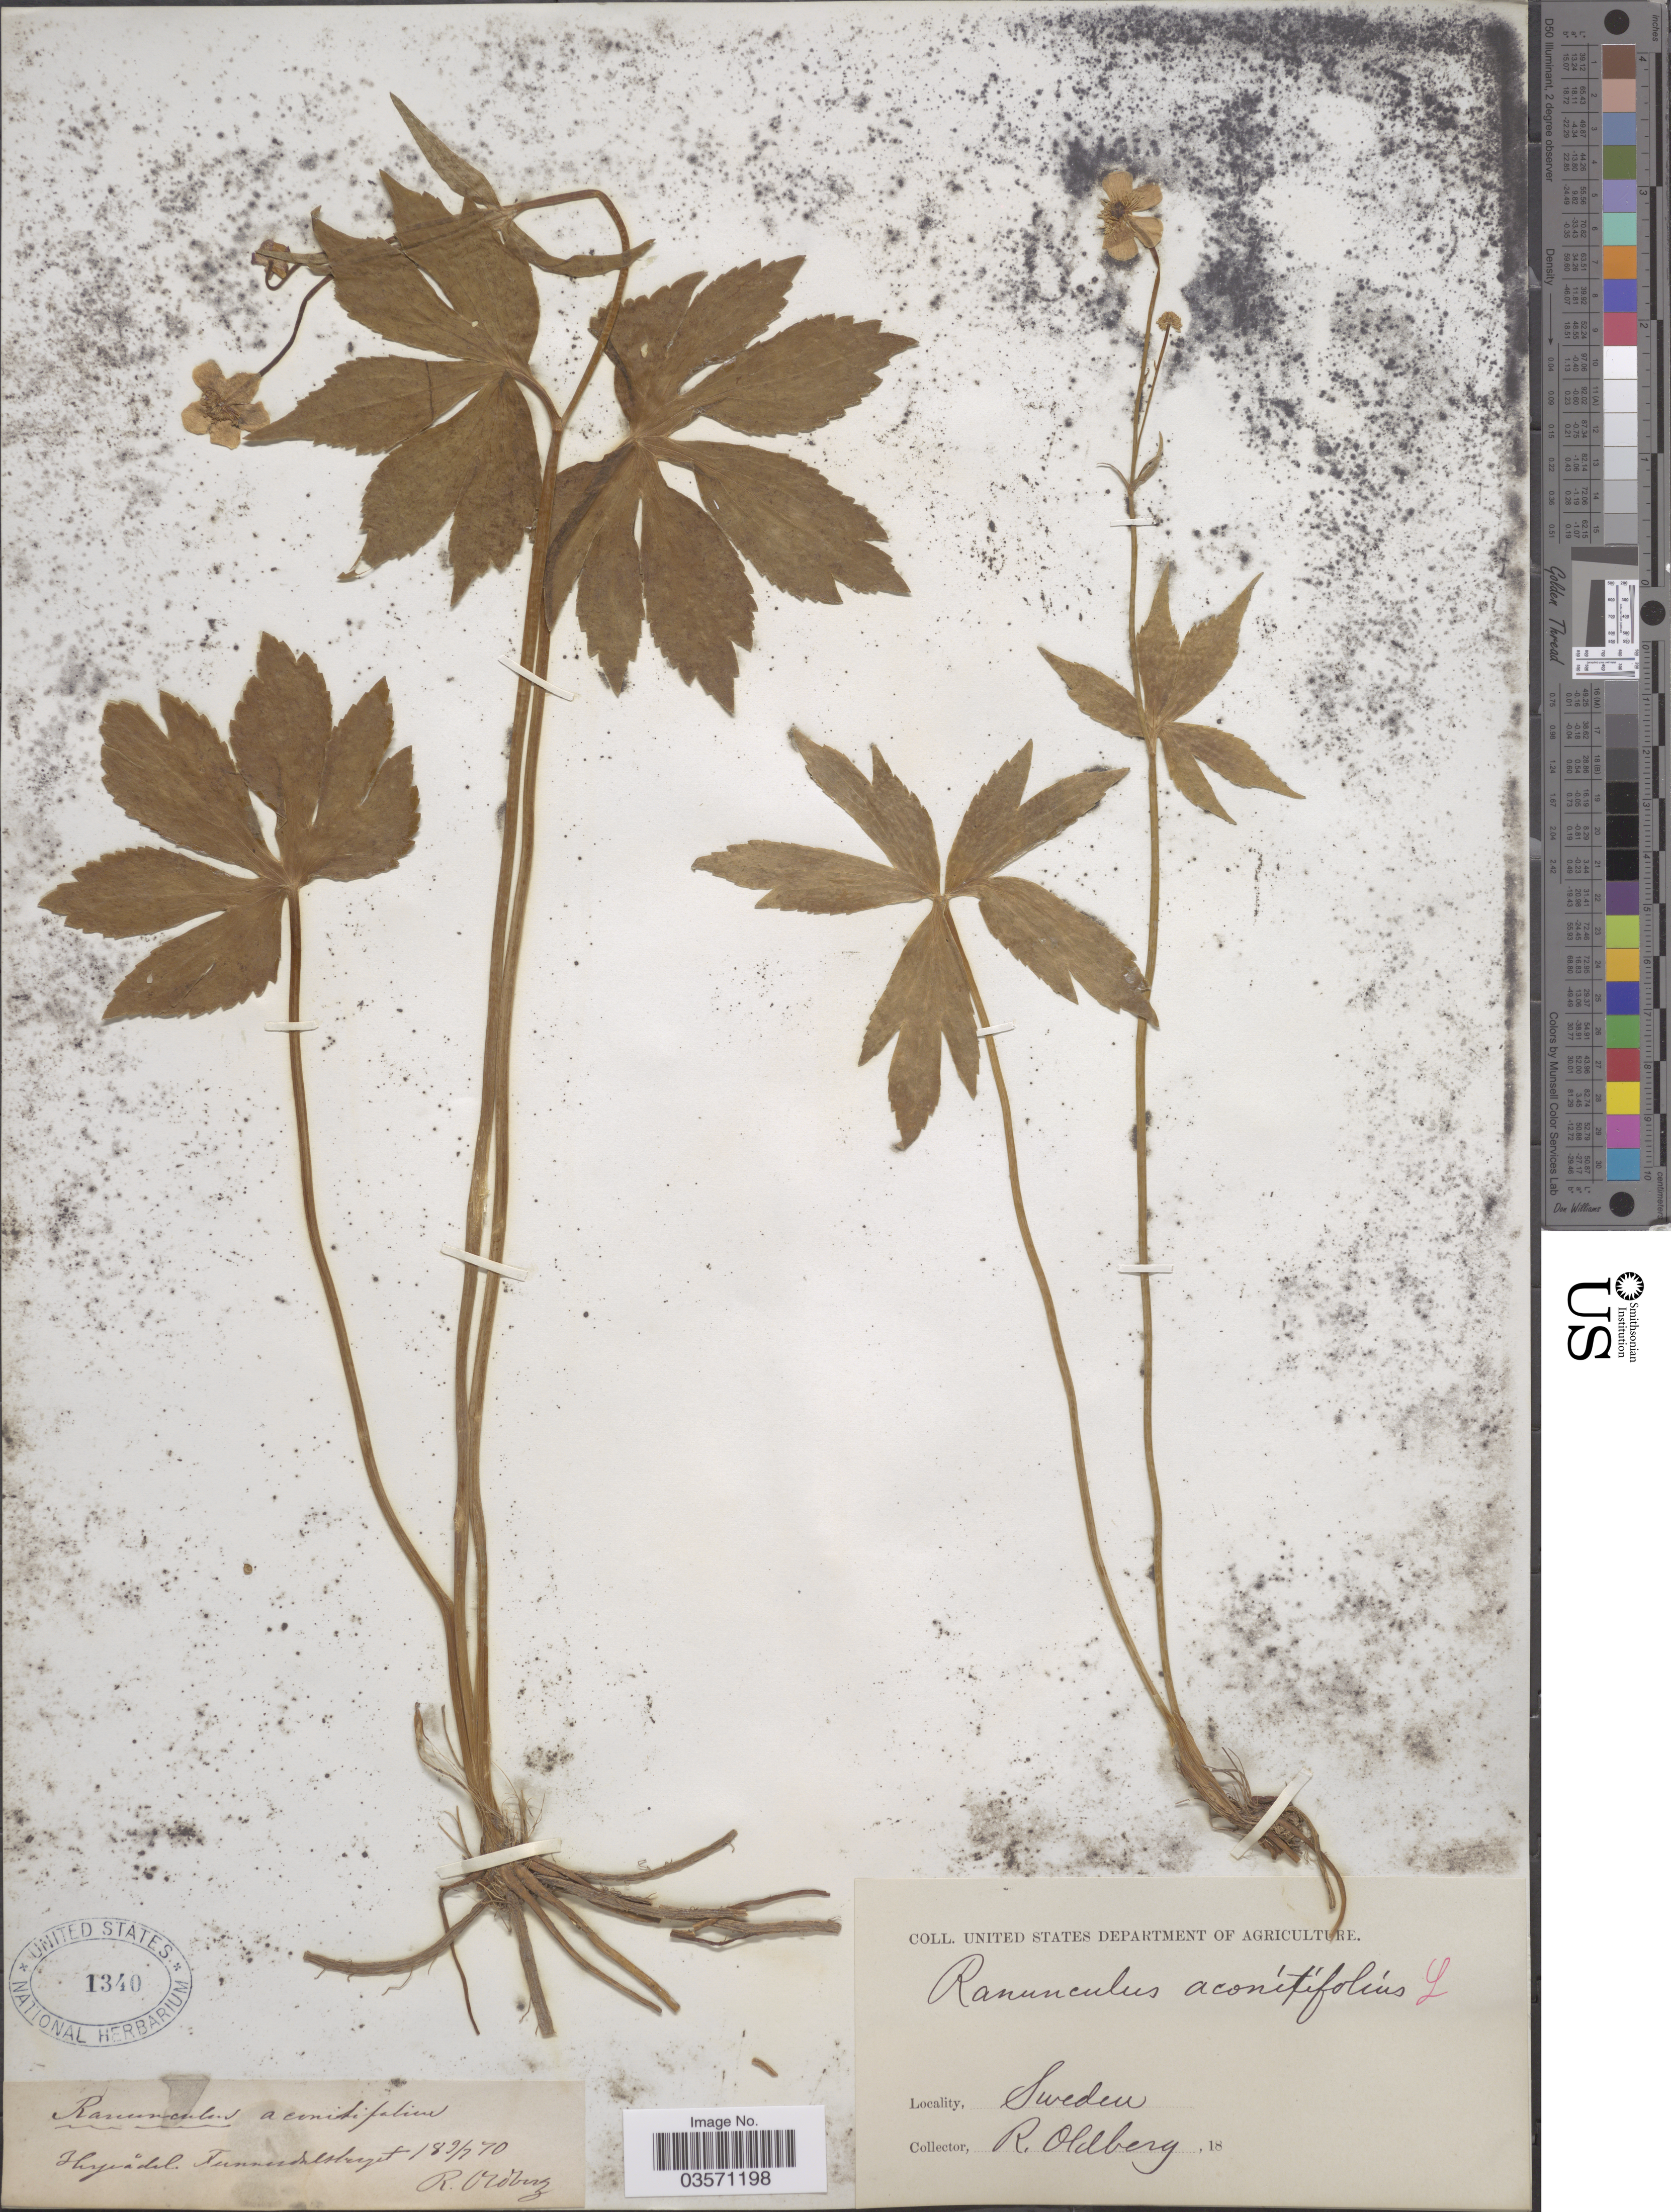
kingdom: Plantae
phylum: Tracheophyta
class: Magnoliopsida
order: Ranunculales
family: Ranunculaceae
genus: Ranunculus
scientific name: Ranunculus aconitifolius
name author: L.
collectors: R. Oldberg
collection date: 1870-07-09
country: Sweden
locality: Herjadal. Funäsdalsberget.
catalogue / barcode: US 1340